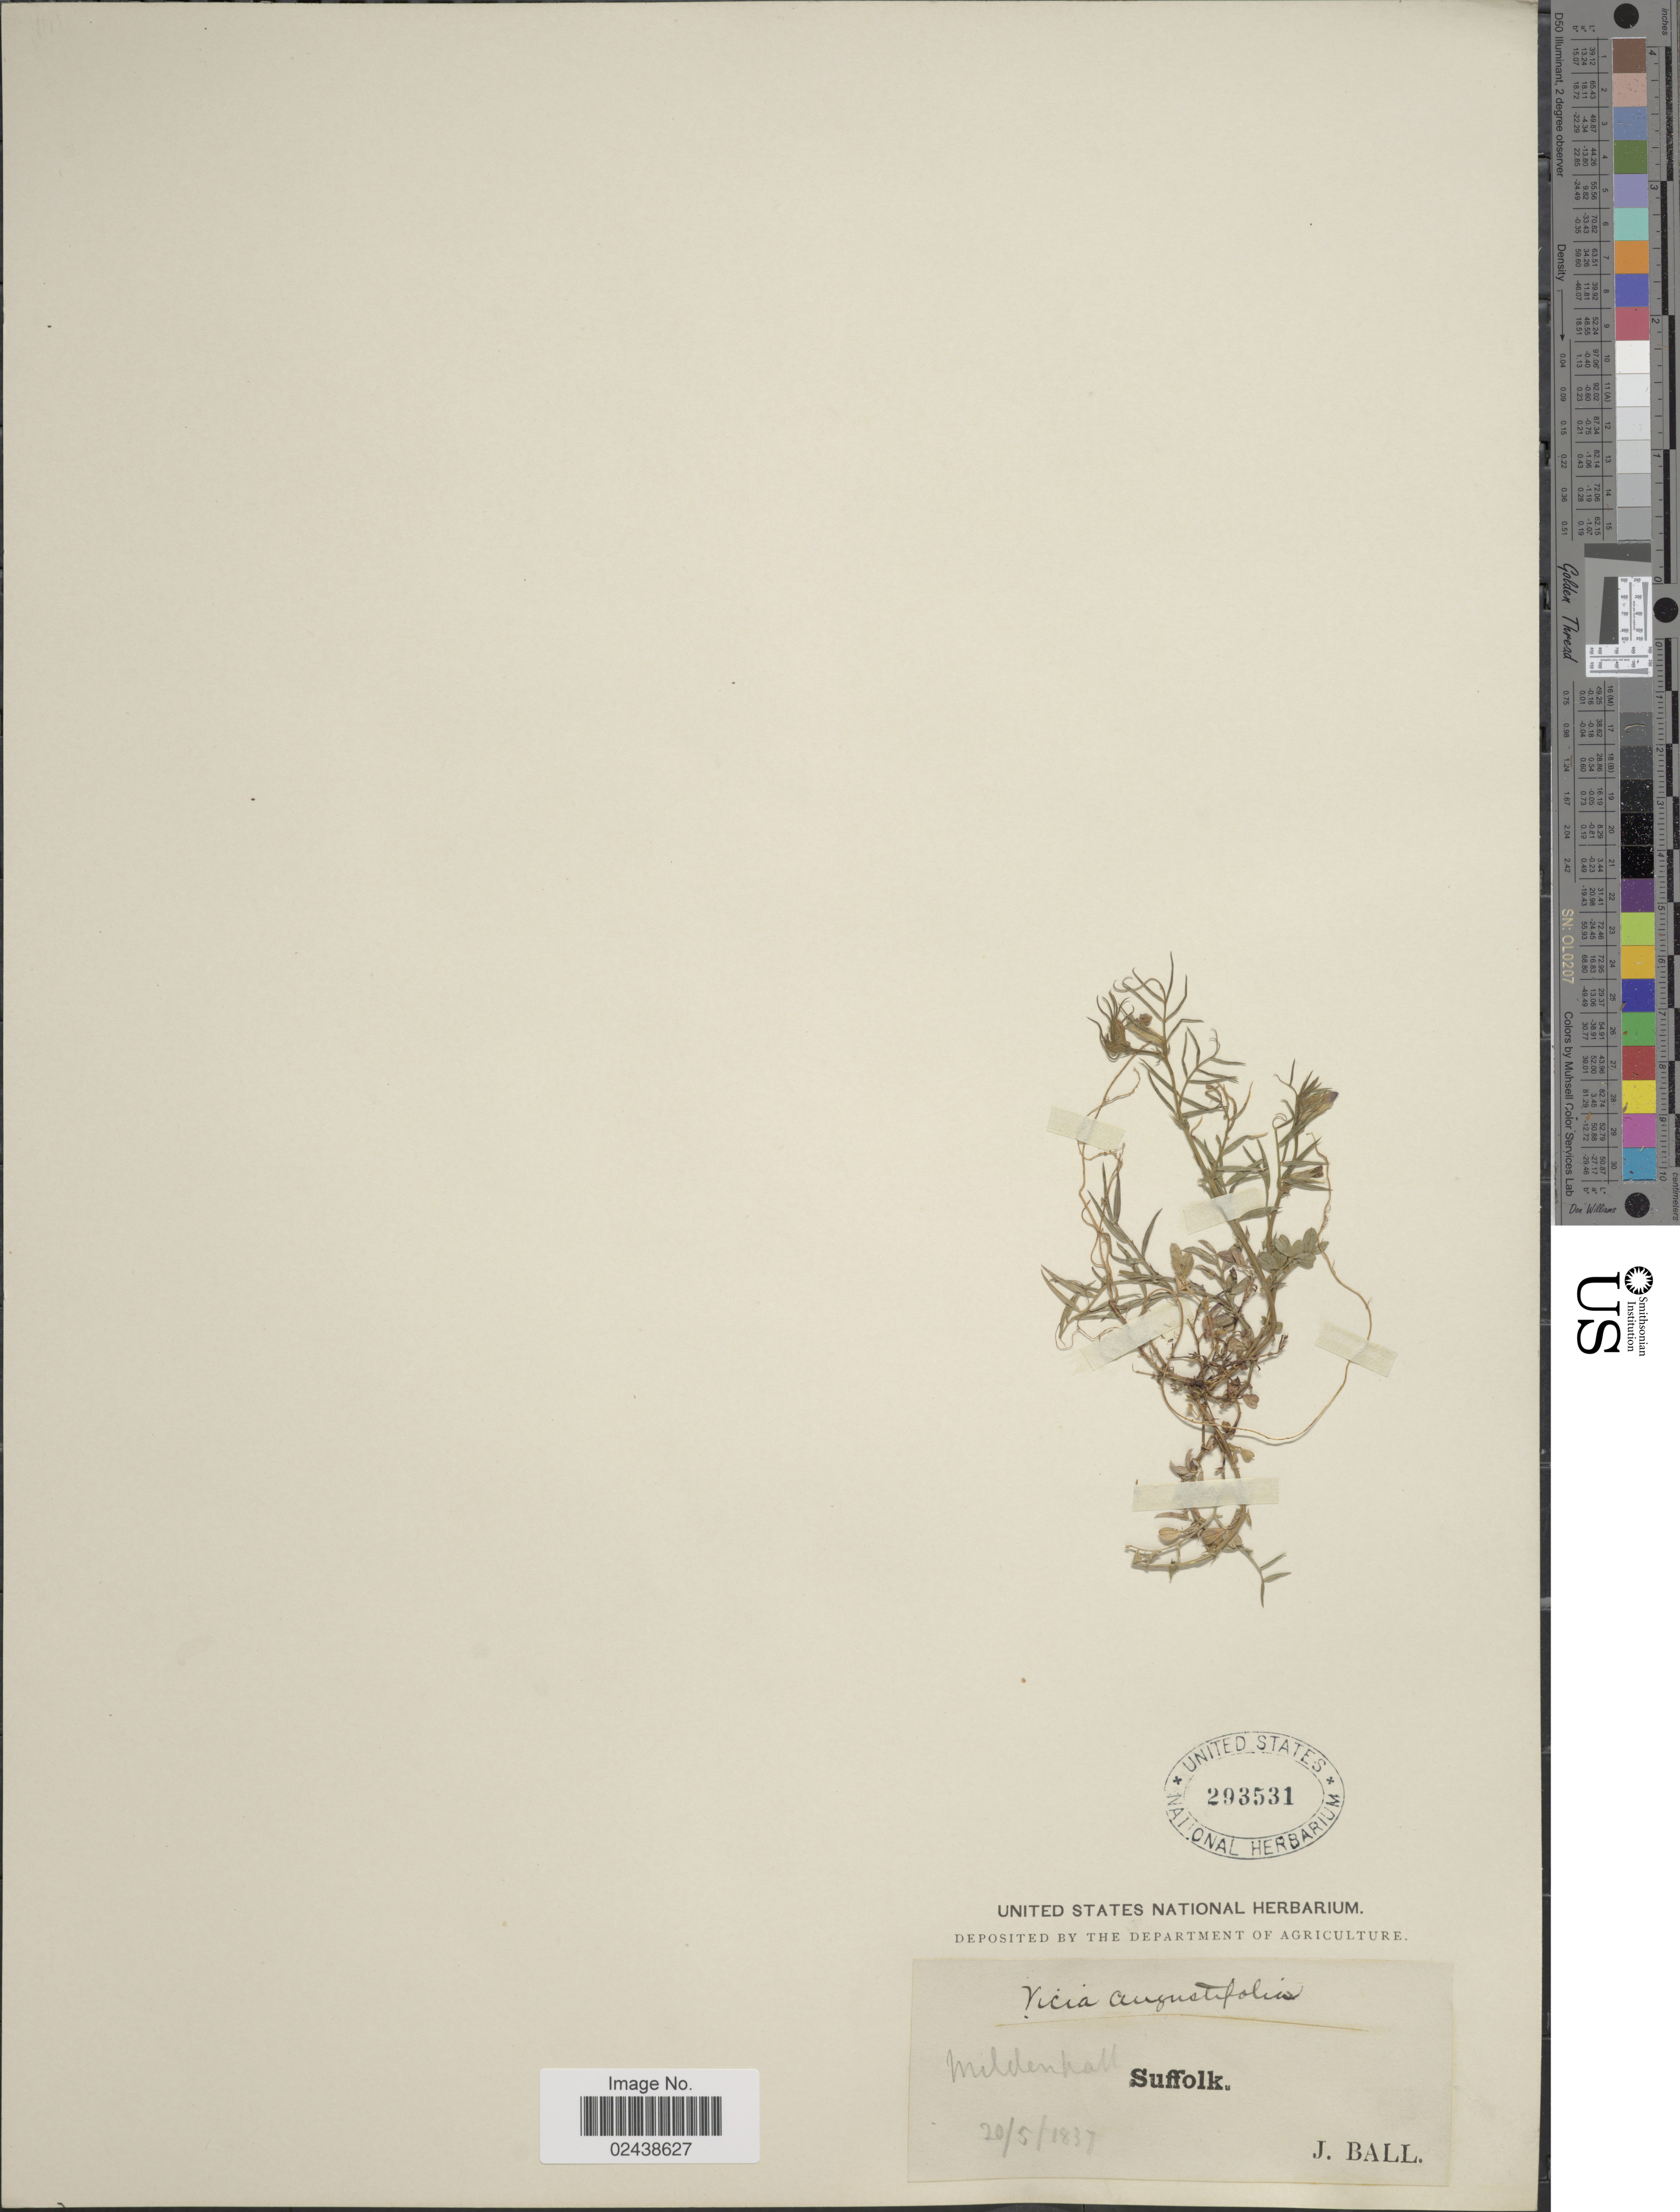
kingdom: Plantae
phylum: Tracheophyta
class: Magnoliopsida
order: Fabales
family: Fabaceae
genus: Vicia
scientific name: Vicia angustifolia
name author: L.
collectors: J. Ball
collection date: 1837-05-20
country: United Kingdom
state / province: England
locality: Mildenhall. Suffolk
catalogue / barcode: US 293531